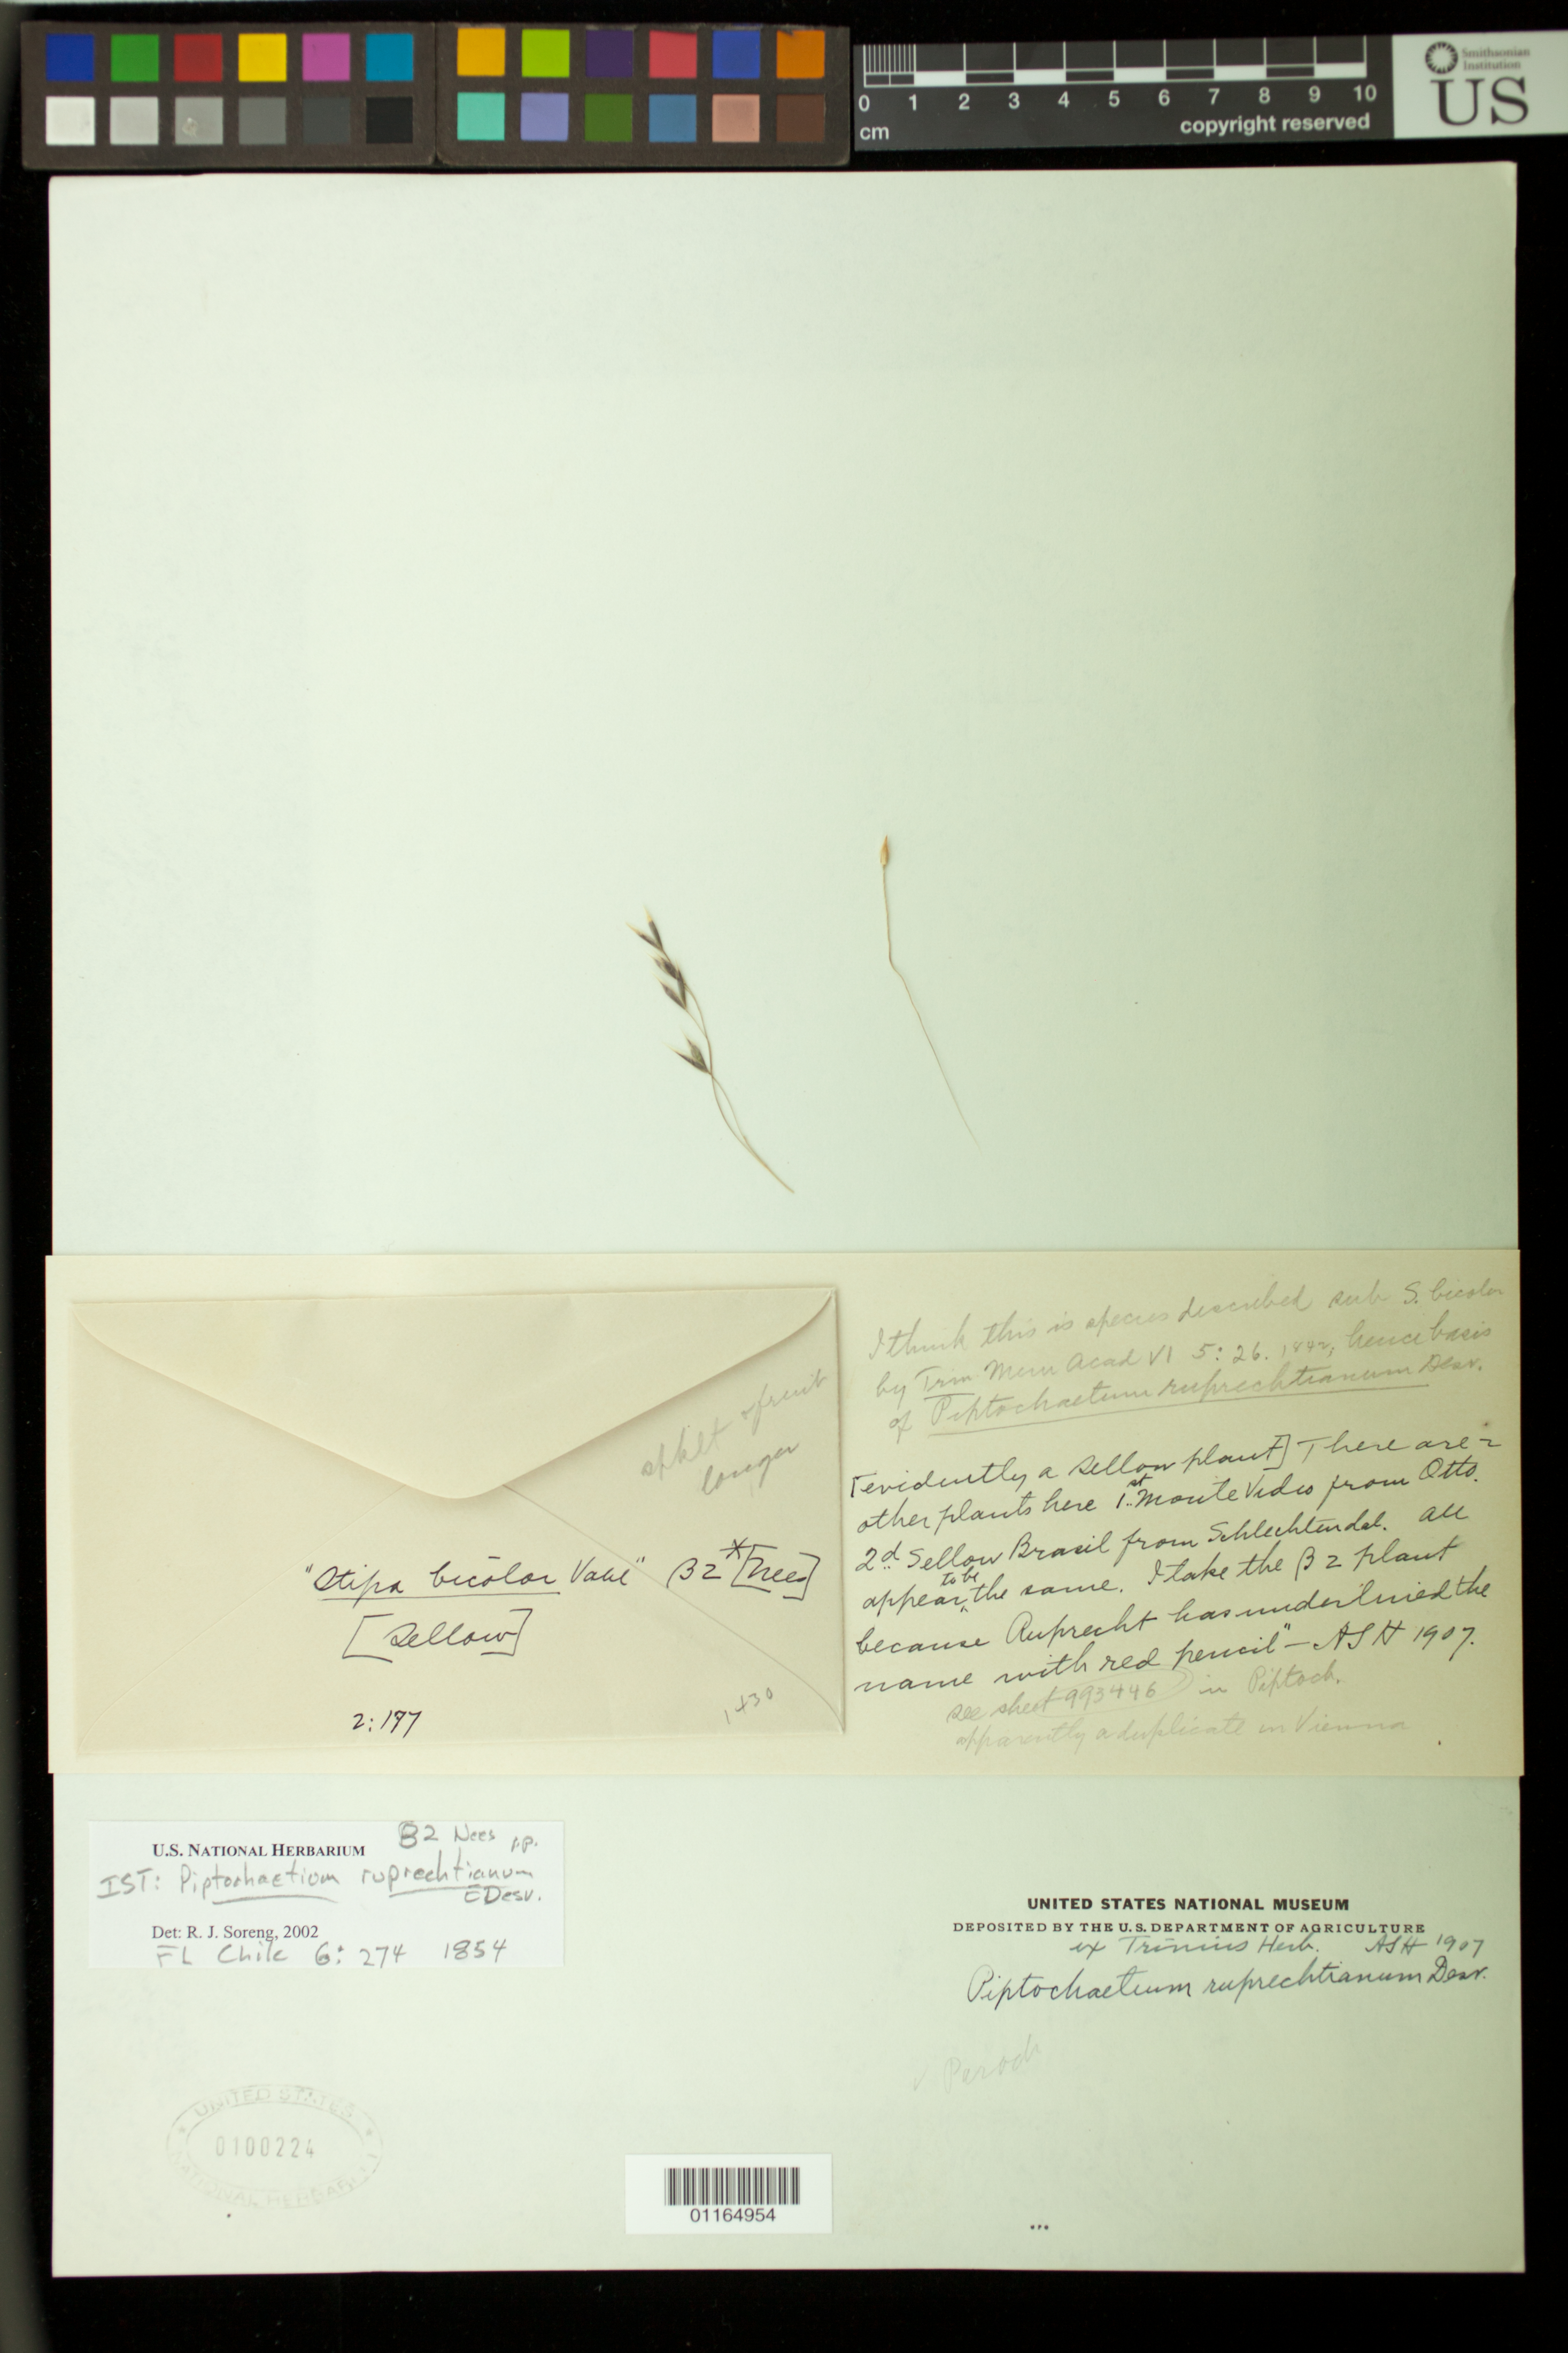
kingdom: Plantae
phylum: Tracheophyta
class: Liliopsida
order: Poales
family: Poaceae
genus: Piptochaetium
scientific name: Piptochaetium ruprechtianum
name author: É. Desv.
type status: Type Collection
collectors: F. Sellow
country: Brazil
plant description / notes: Fragmentary material of type specimen ex herb. Trinius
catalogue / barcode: US 100224